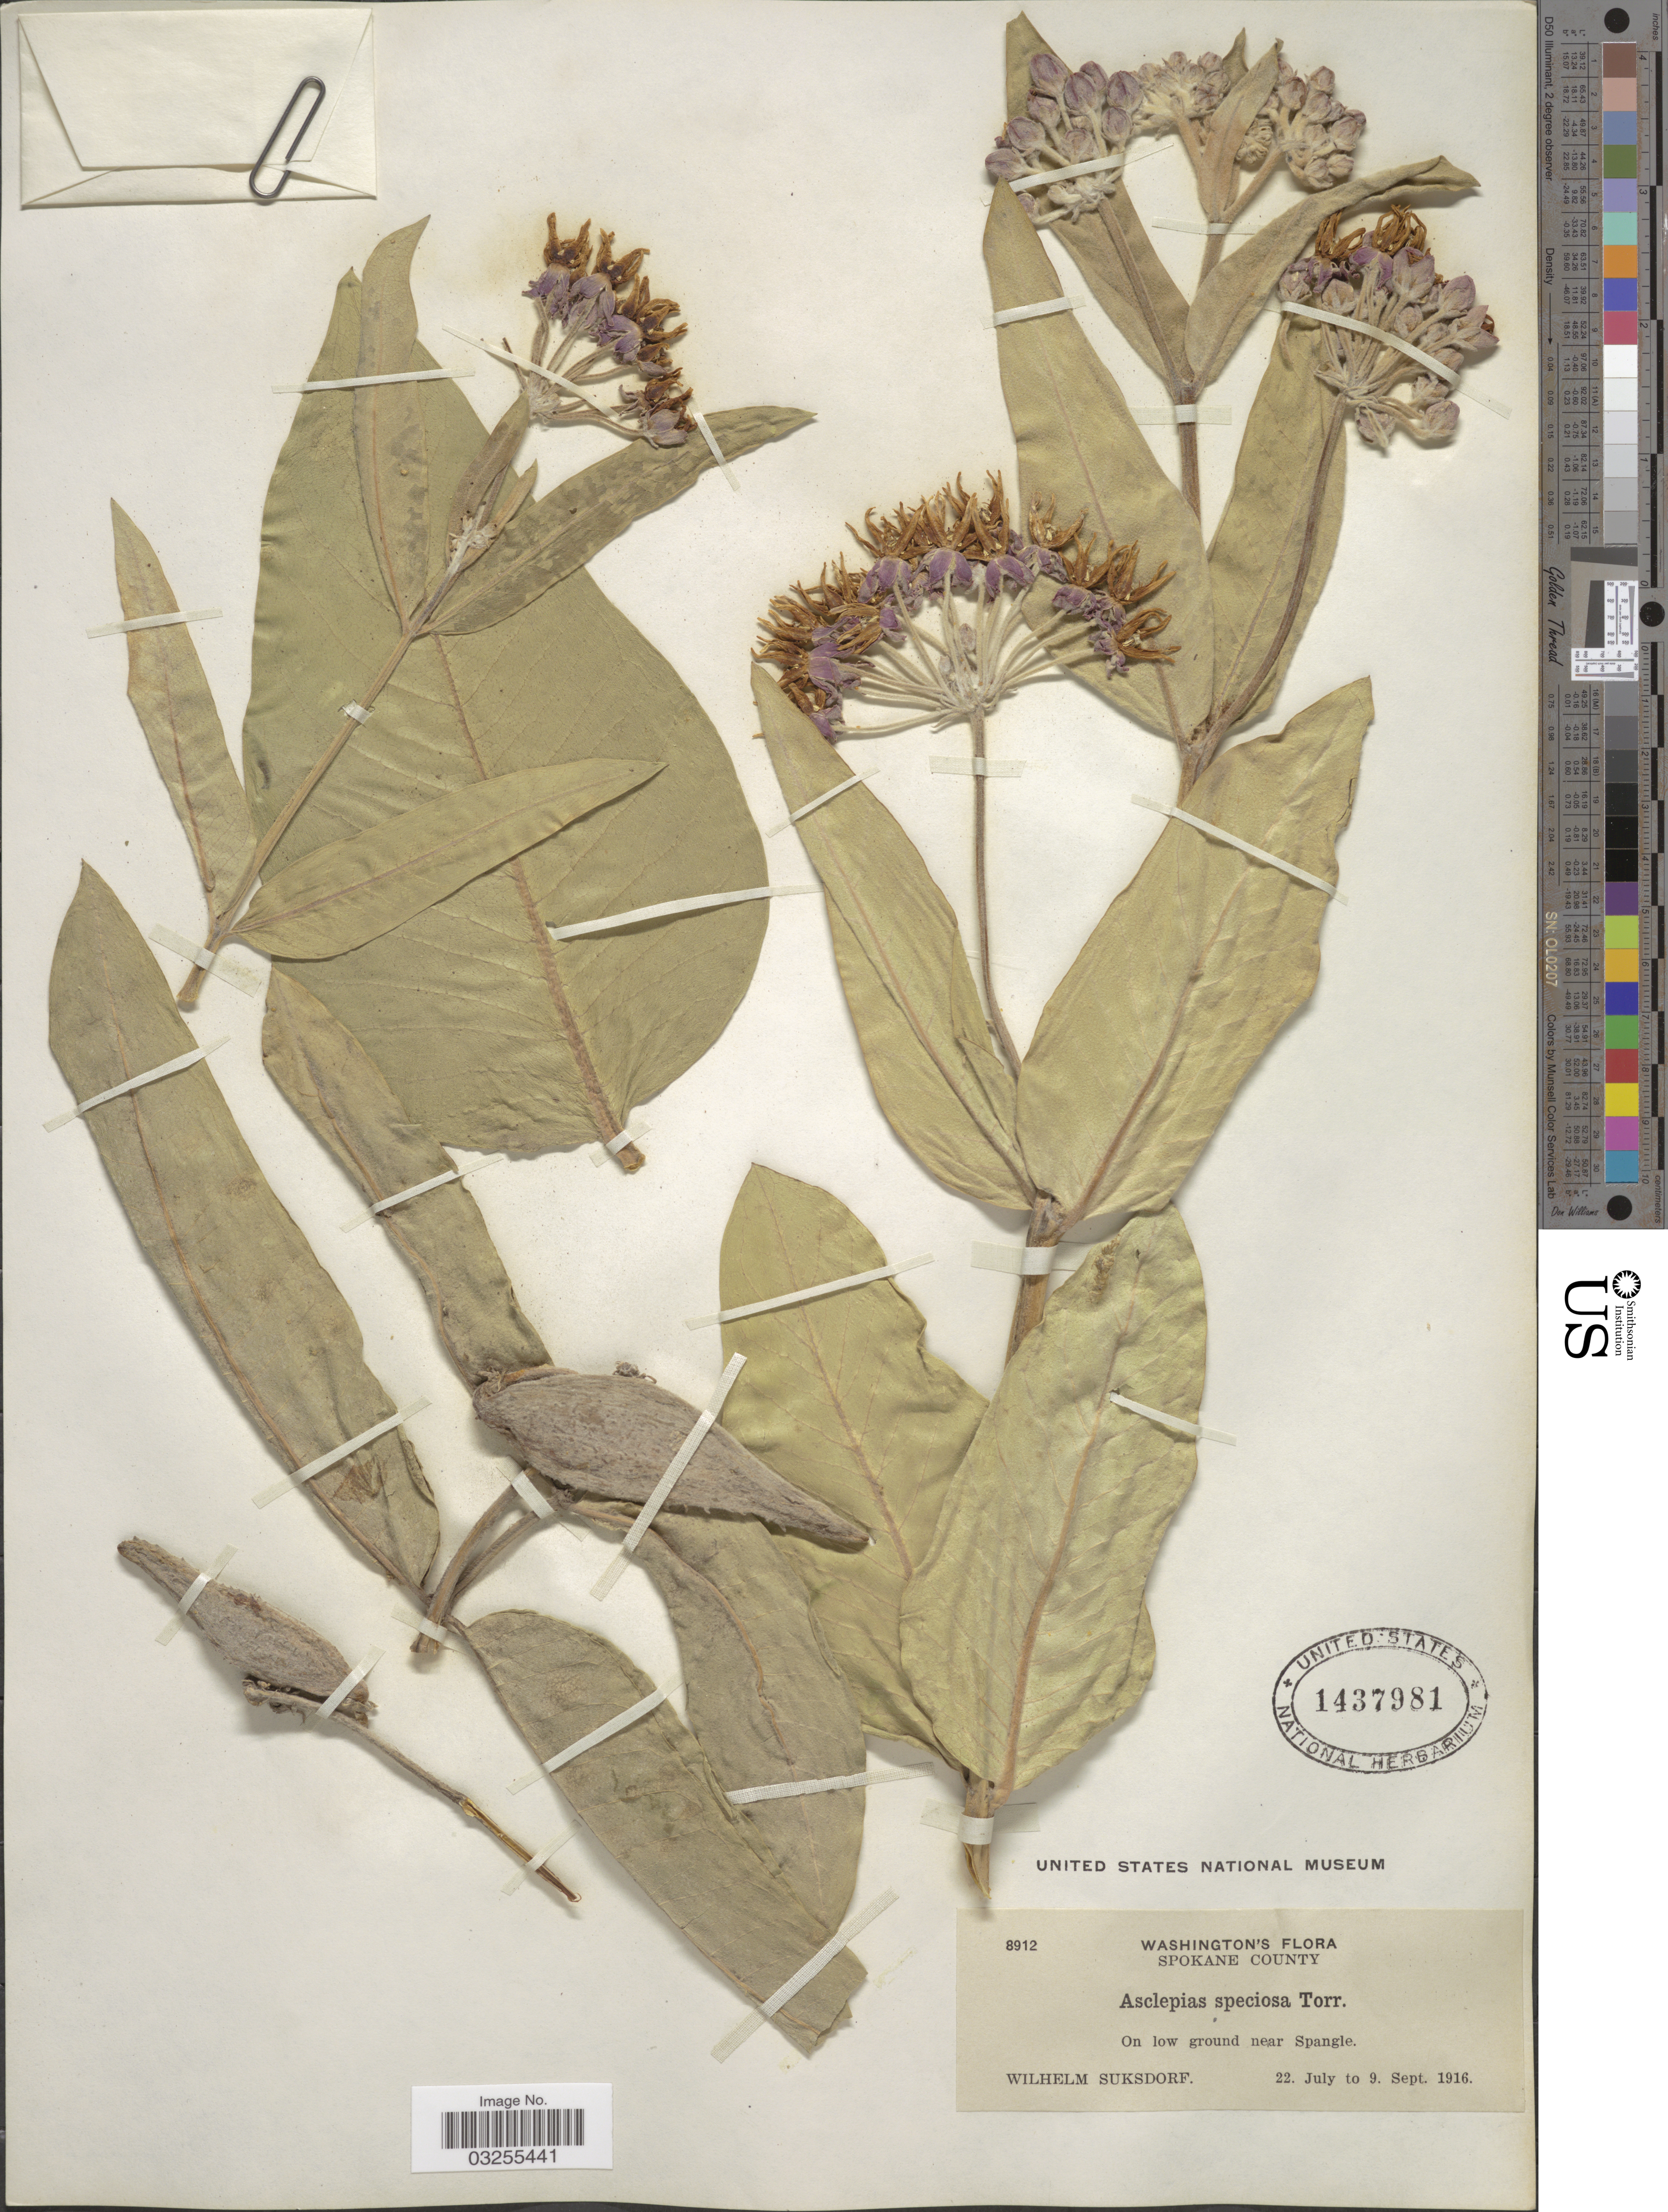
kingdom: Plantae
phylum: Tracheophyta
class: Magnoliopsida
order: Gentianales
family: Apocynaceae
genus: Asclepias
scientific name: Asclepias speciosa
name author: Torr.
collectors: W. N. Suksdorf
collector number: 8912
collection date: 1916-07-22/1916-09-09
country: United States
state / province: Washington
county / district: Spokane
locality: Spokane County, On low ground near Spangle.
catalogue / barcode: US 1437981